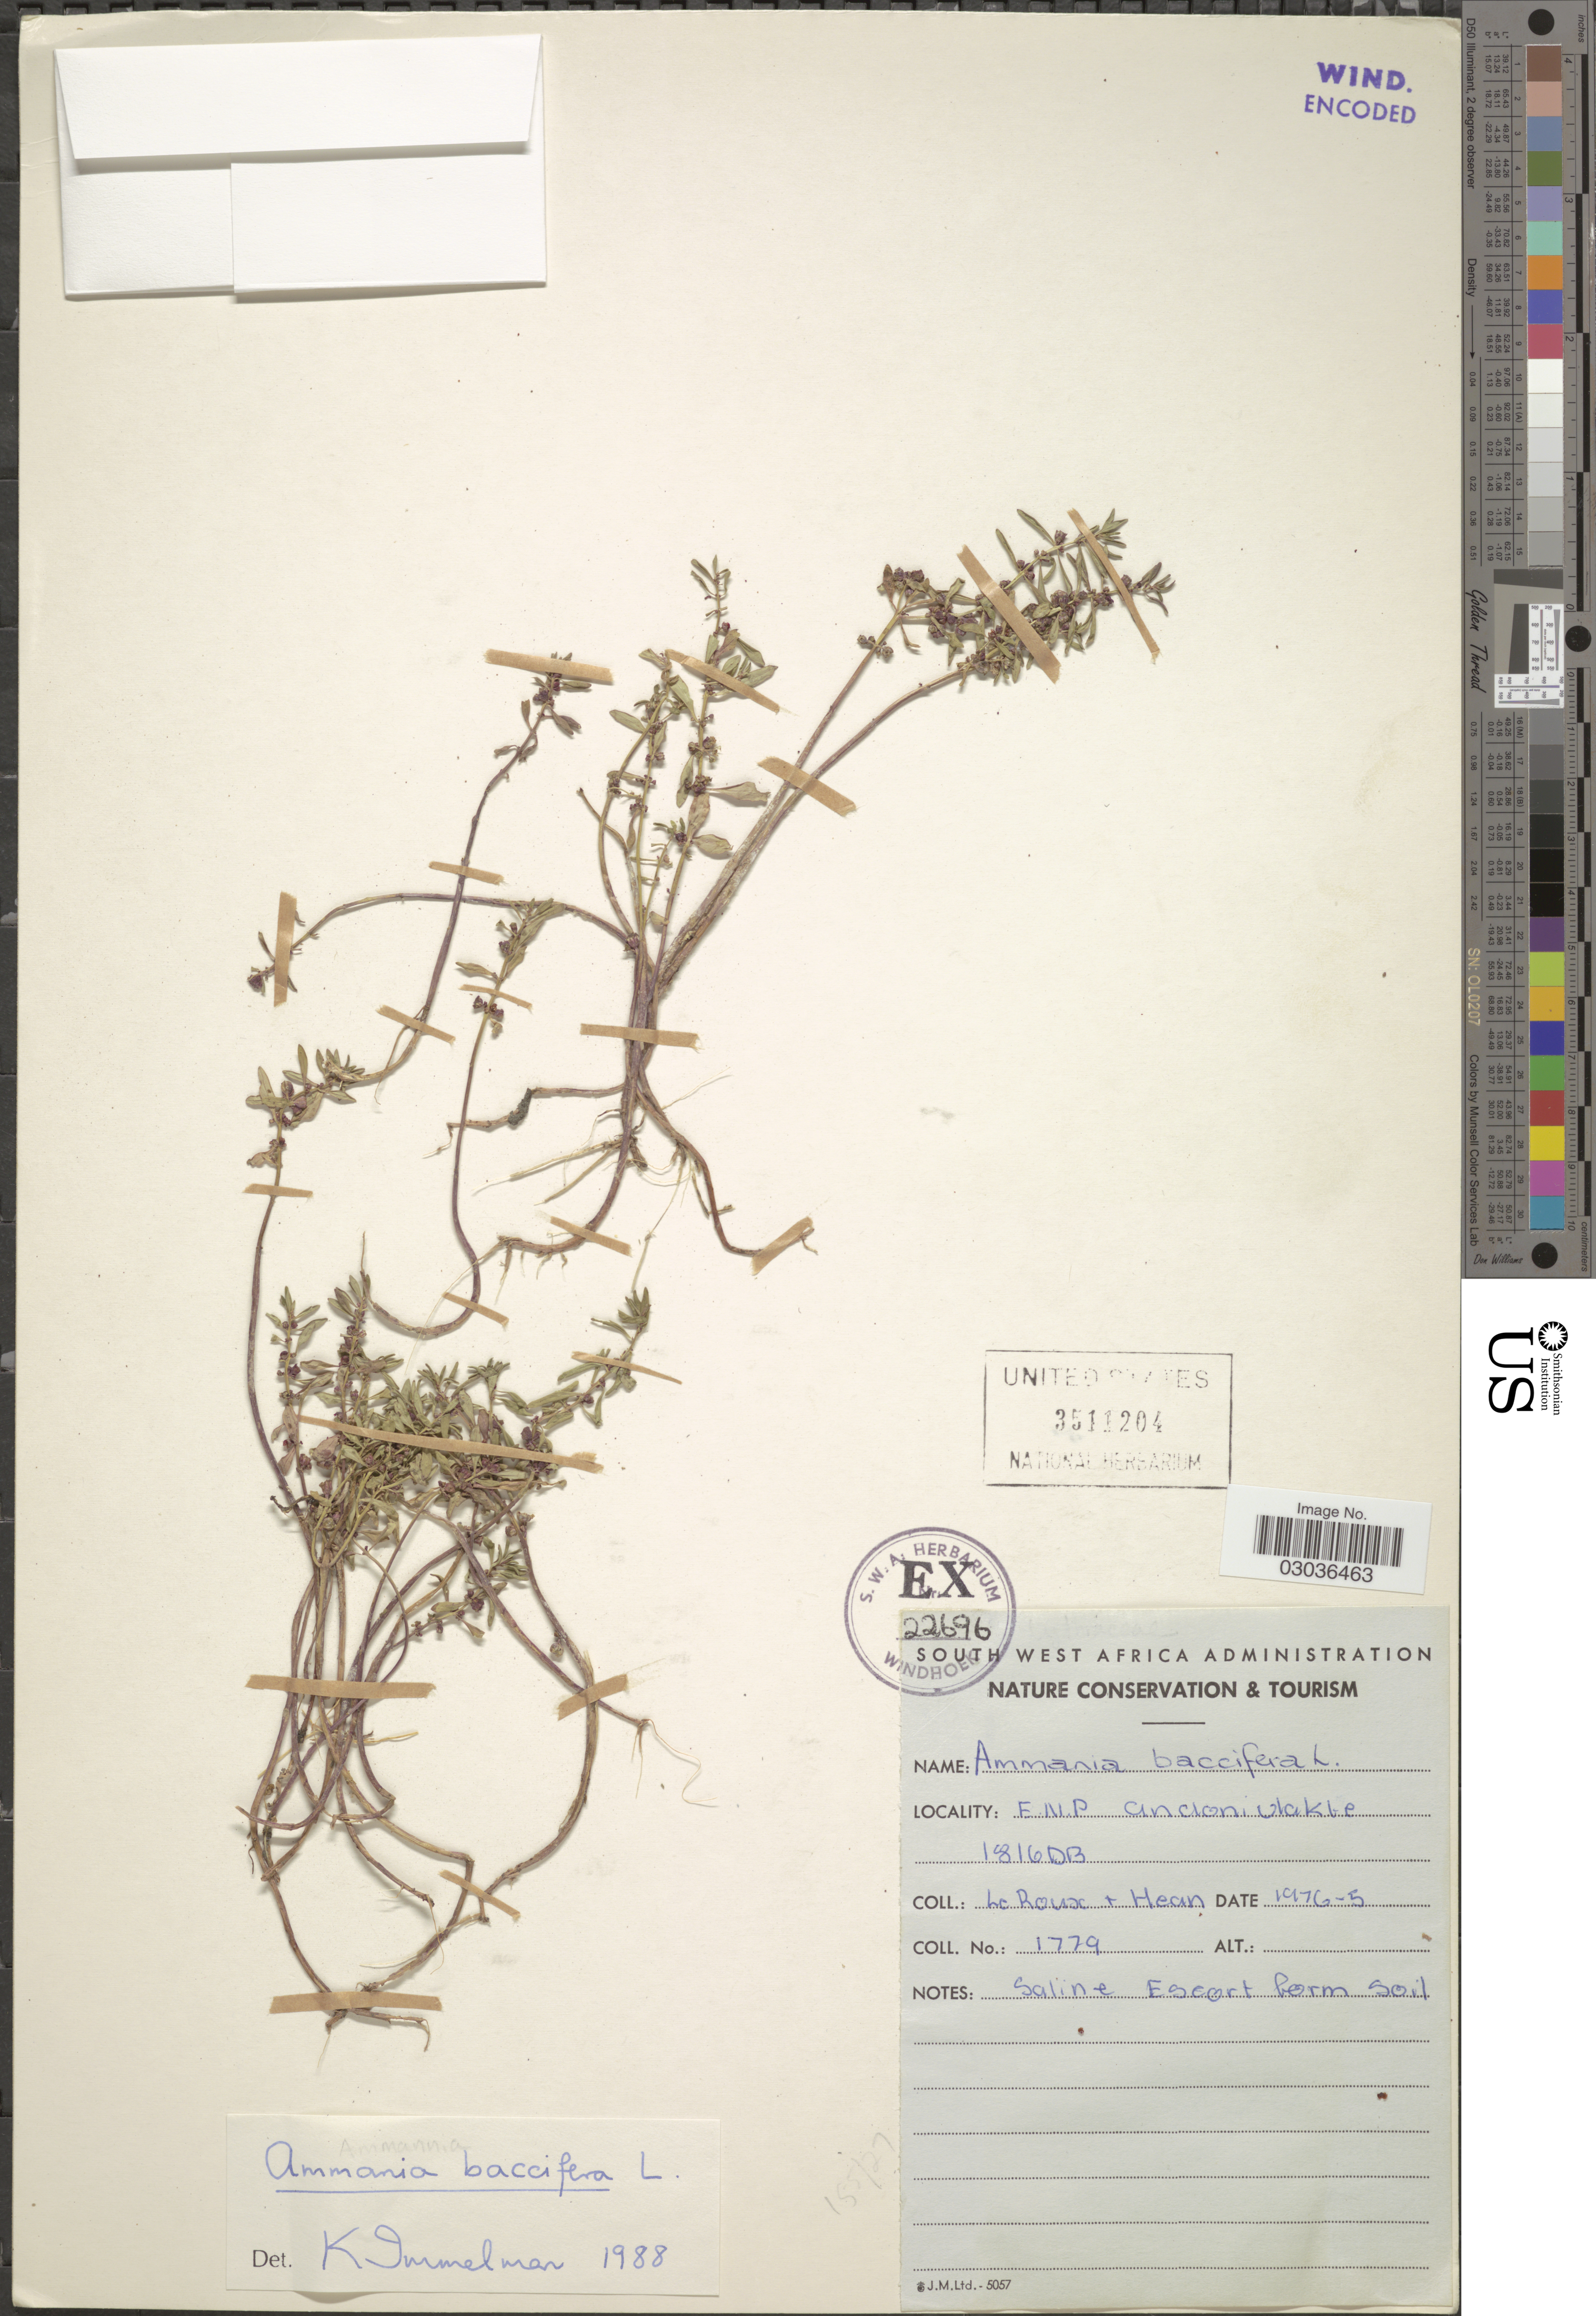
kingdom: Plantae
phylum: Tracheophyta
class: Magnoliopsida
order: Myrtales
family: Lythraceae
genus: Ammannia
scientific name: Ammannia baccifera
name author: L.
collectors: -. le Roux & Hean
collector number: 1779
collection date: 1976-05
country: Namibia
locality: E.N.P. Andonivlakte 1816DB.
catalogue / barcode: US 3511204